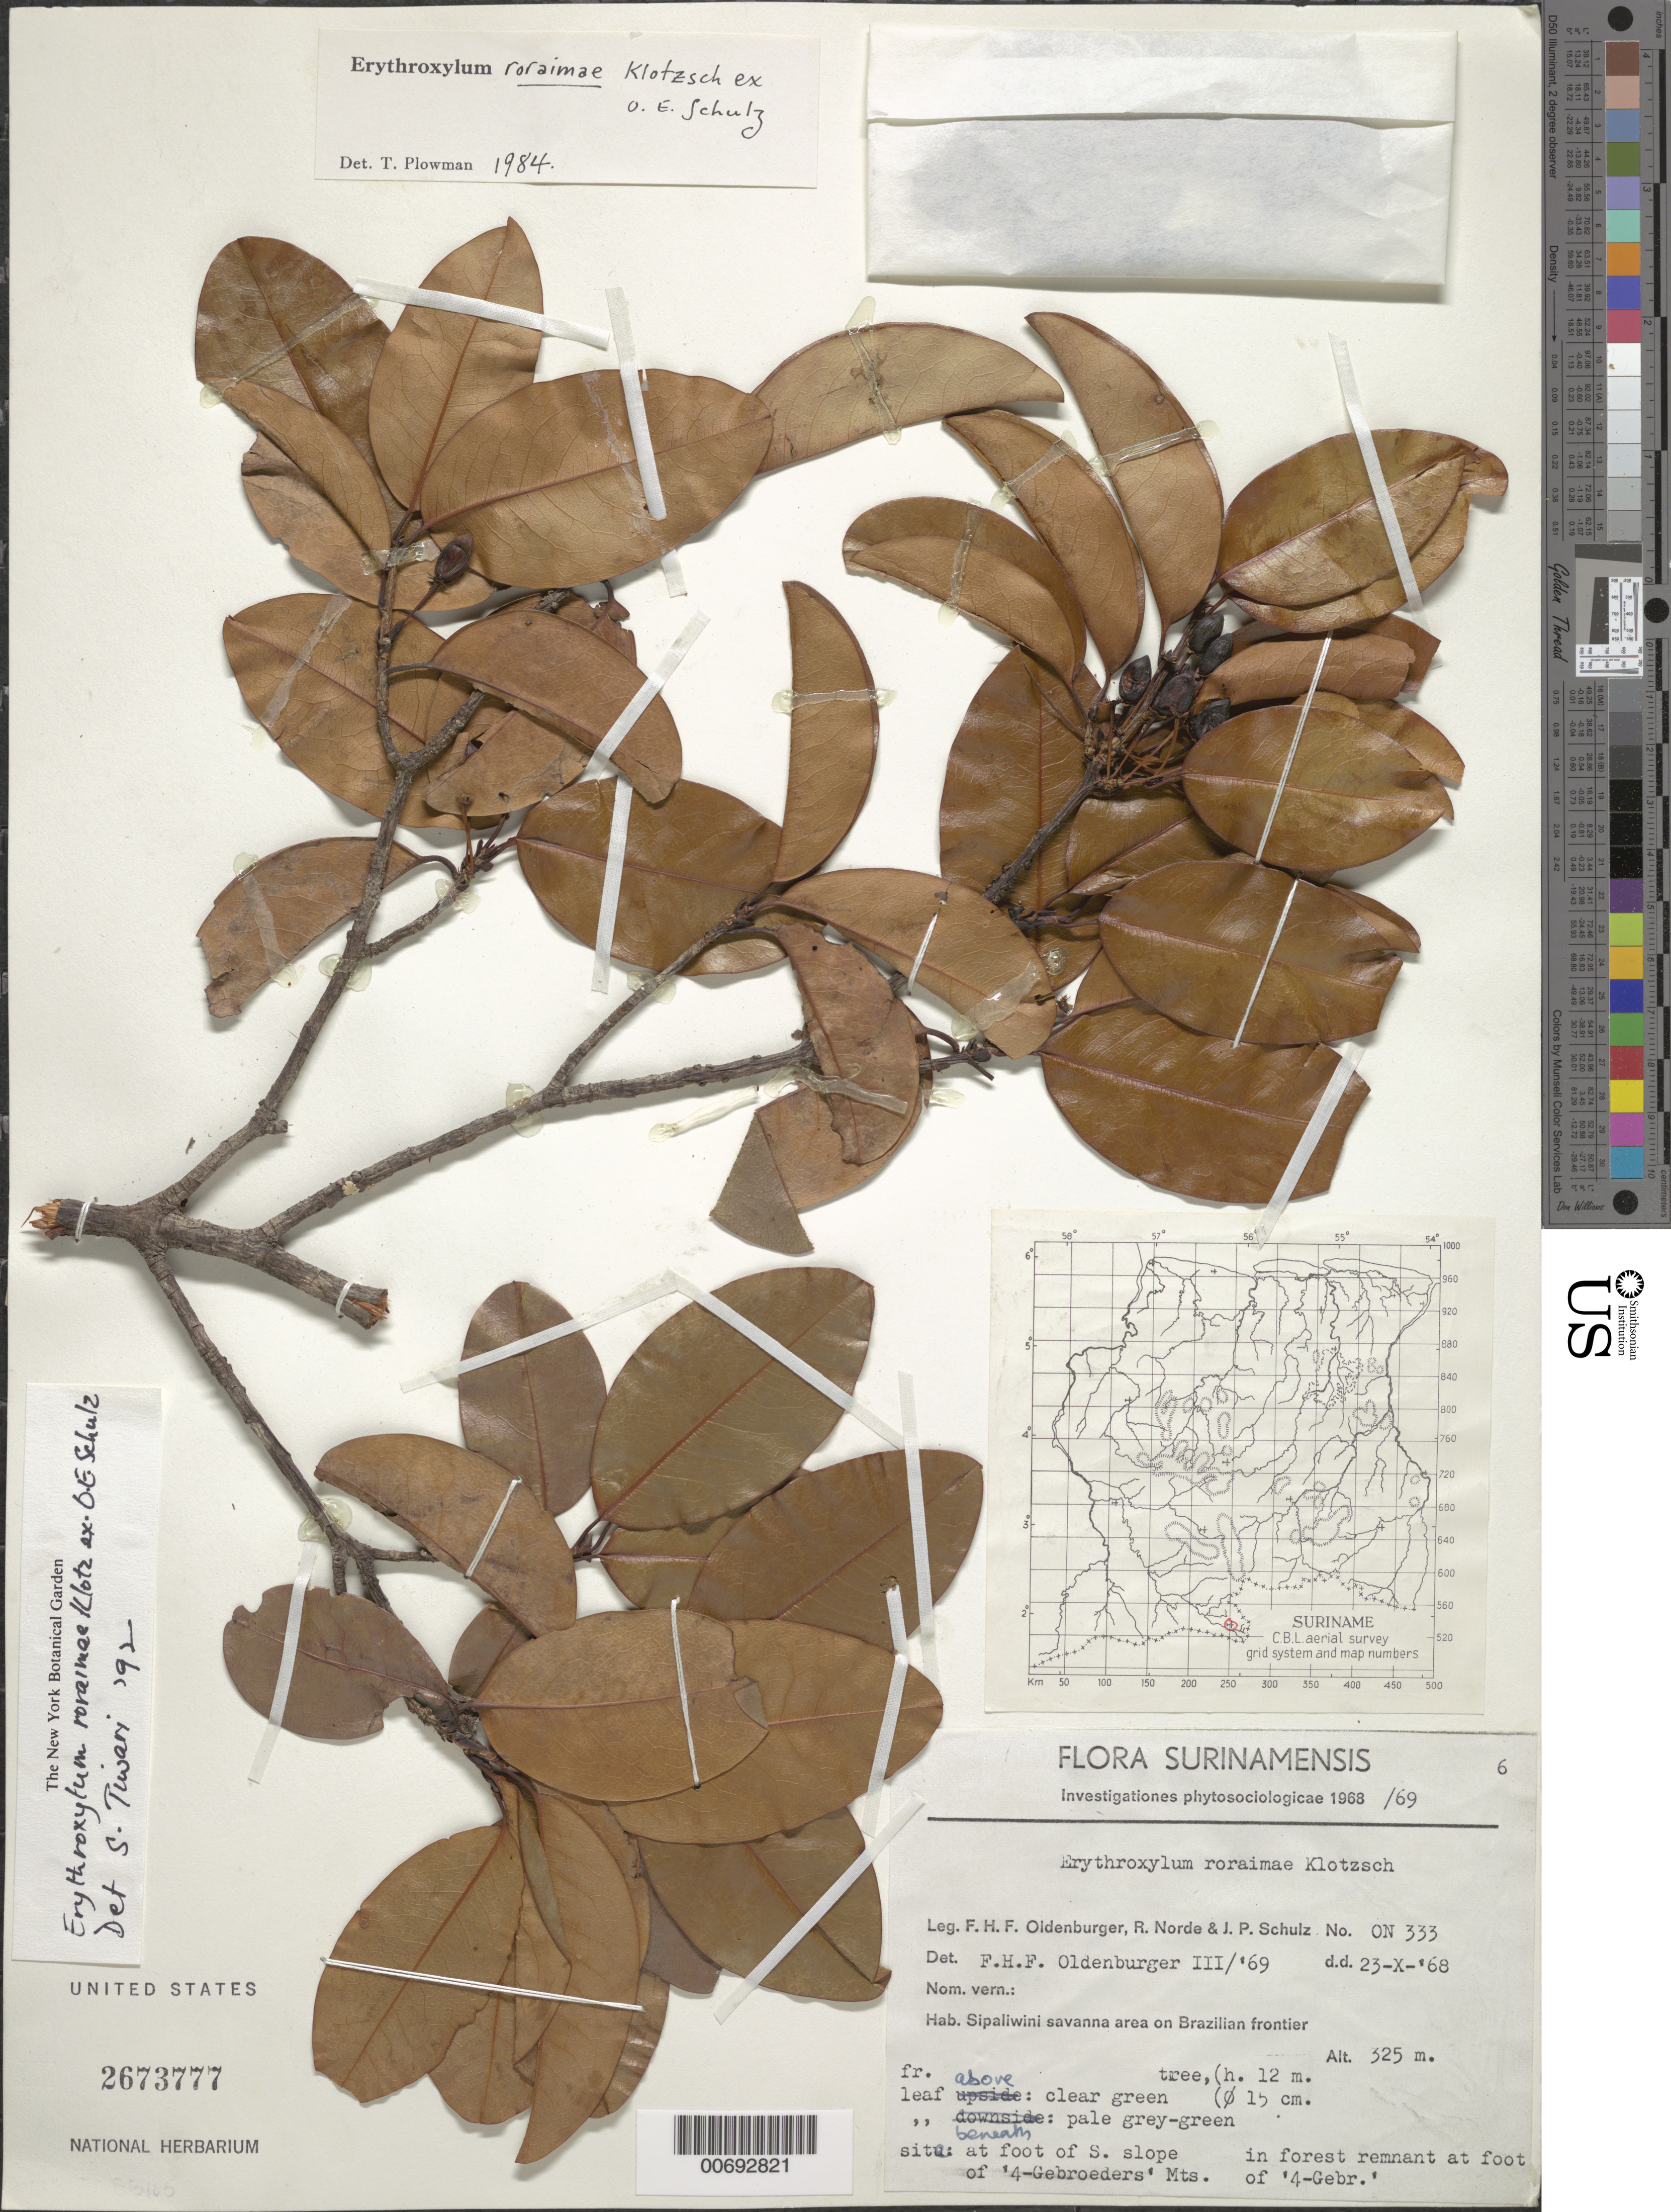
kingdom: Plantae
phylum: Tracheophyta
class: Magnoliopsida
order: Malpighiales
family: Erythroxylaceae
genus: Erythroxylum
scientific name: Erythroxylum roraimae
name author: Klotzsch ex O.E. Schulz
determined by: Oldenburger, F. H. F.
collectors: F. Oldenburger, R. Norde & J. P. Schulz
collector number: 333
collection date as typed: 23-Oct-68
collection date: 1968-10-23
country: Suriname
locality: Sipaliwini Savanna, Brazilian frontier, S base of '4-Gebroeders' Mts.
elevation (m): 325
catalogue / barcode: US 2673777